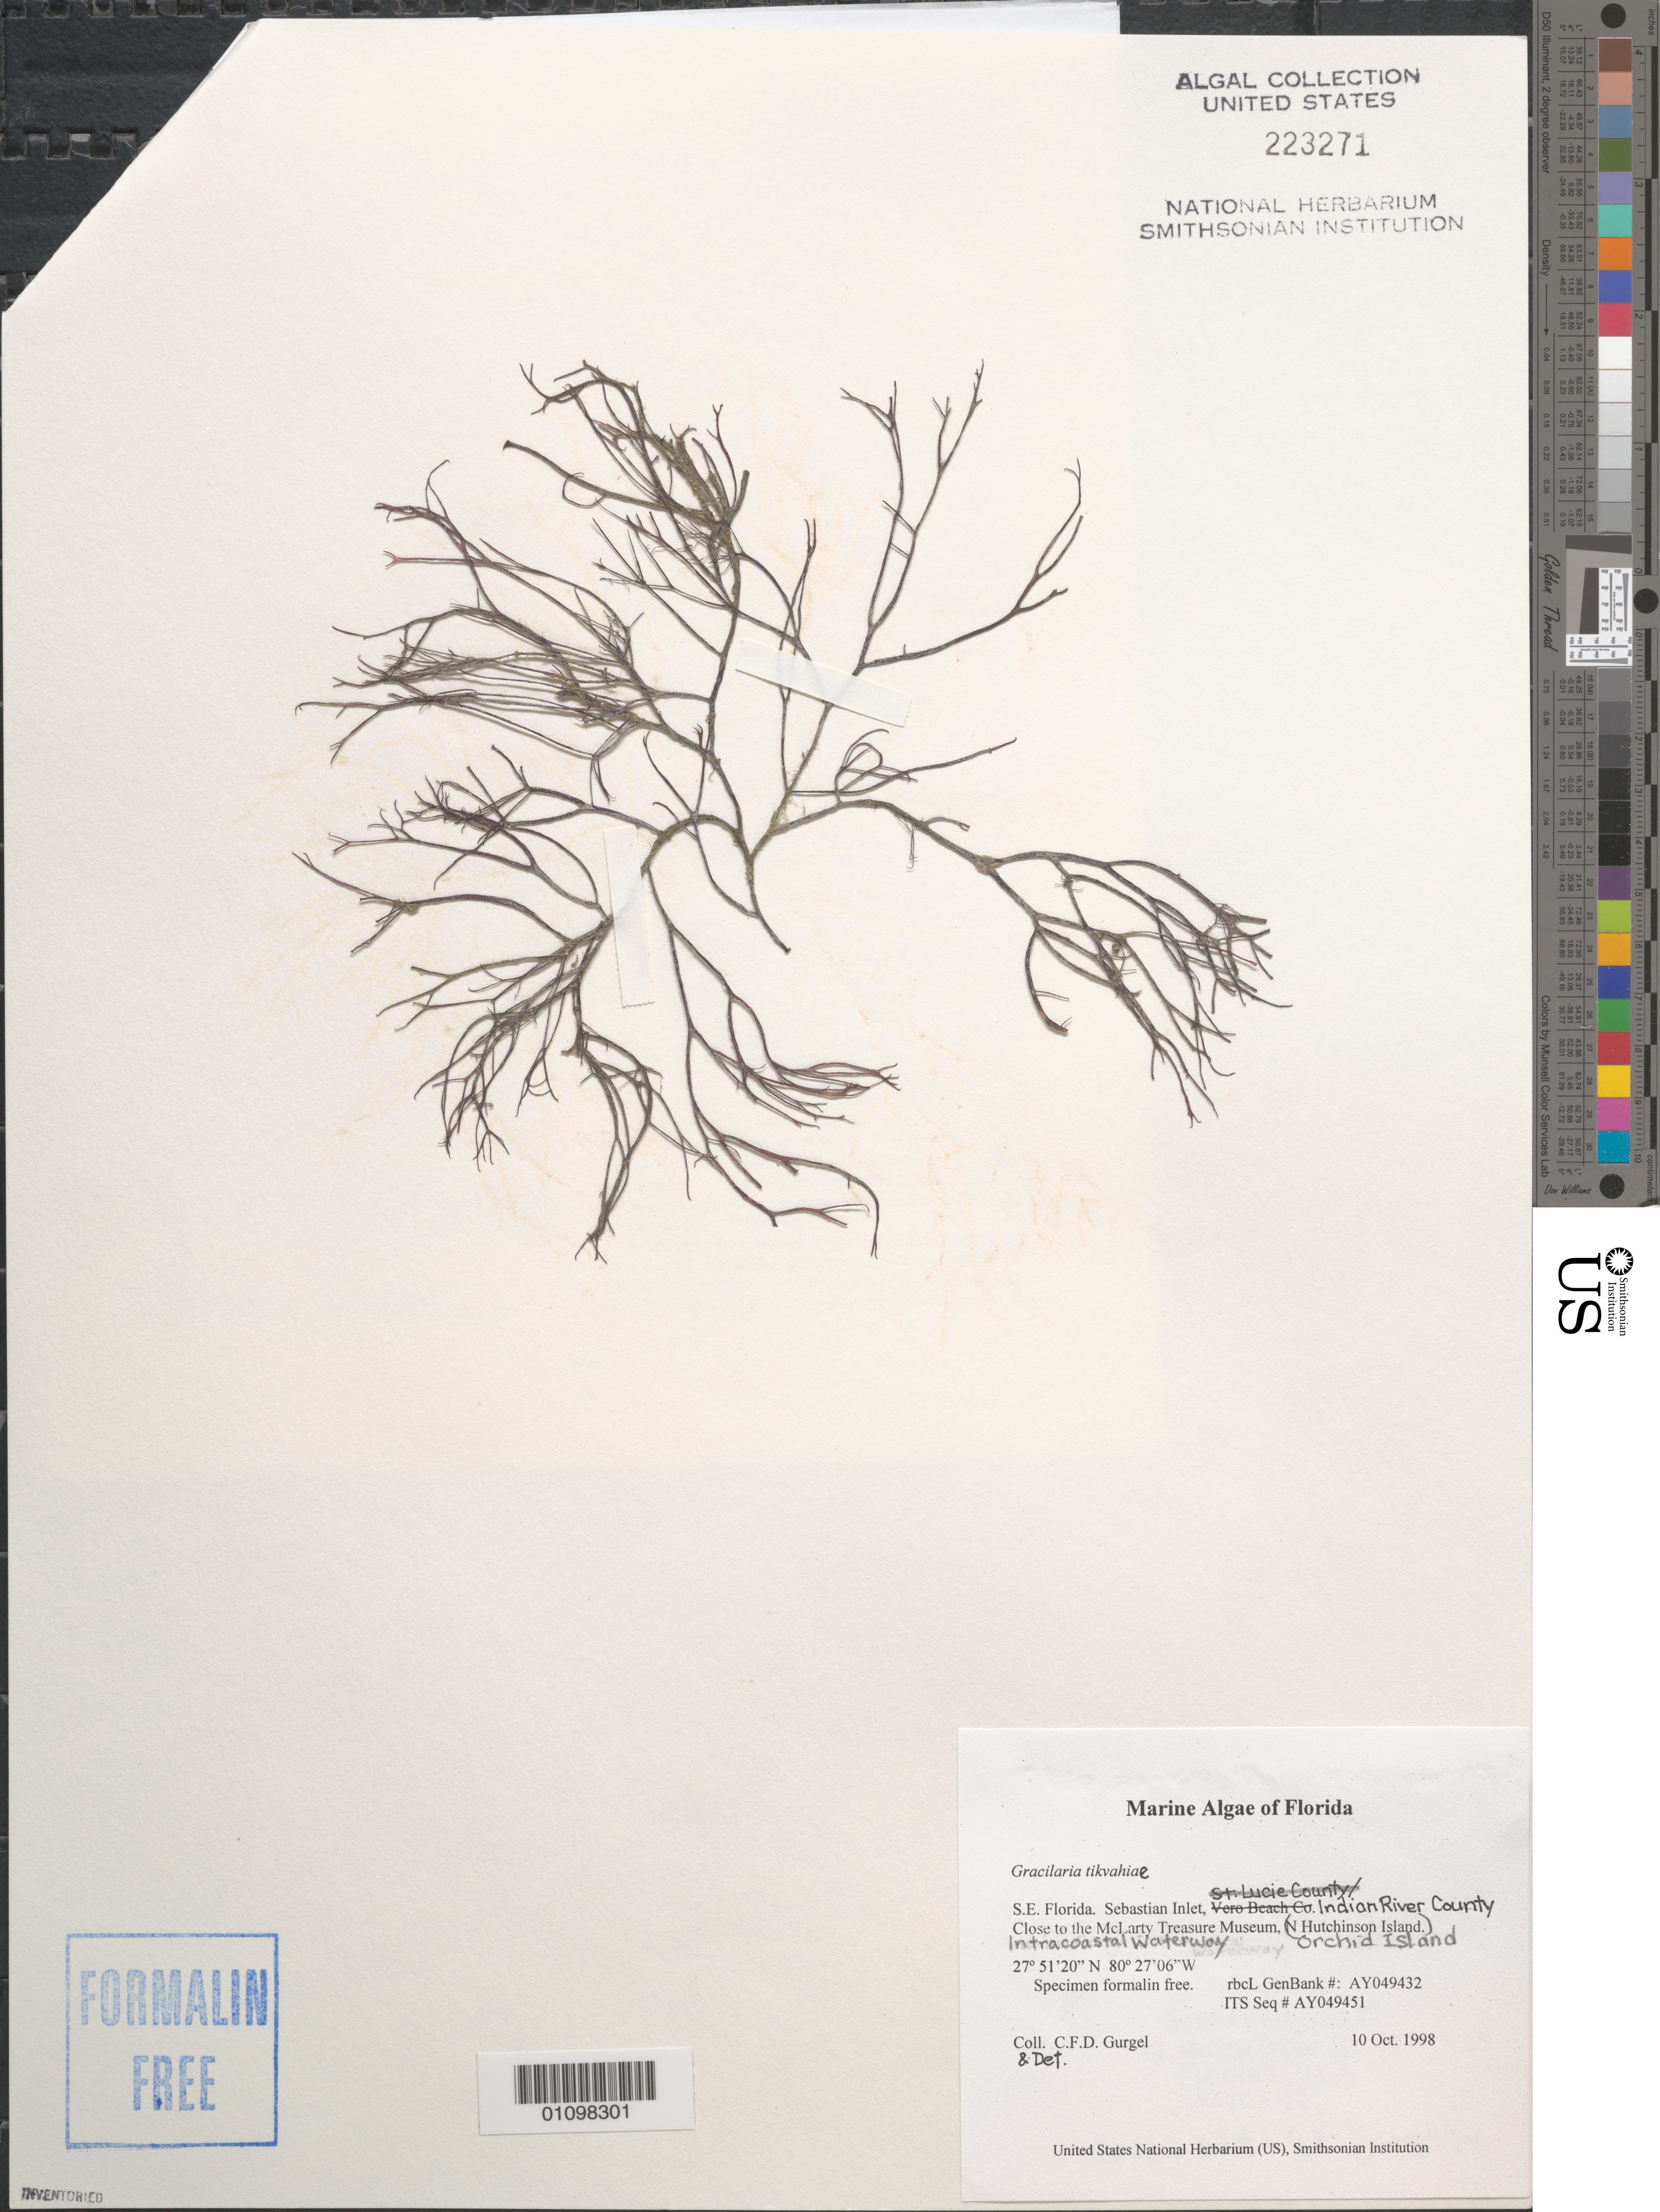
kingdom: Plantae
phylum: Rhodophyta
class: Florideophyceae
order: Gracilariales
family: Gracilariaceae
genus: Gracilaria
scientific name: Gracilaria tikvahiae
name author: McLachlan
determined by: Gurgel, C. F. D.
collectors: C. Gurgel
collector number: rbcL GenBank AY049432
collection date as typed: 10 Oct 1998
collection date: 1998-10-10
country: United States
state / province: Florida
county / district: Indian River County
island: Orchid Island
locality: Sebastian Inlet, Intracoastal Waterway (I.C.W.), close to the McLarty Treasure Museum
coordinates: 27 51'20"N, 80 27'06"W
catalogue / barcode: US 223271